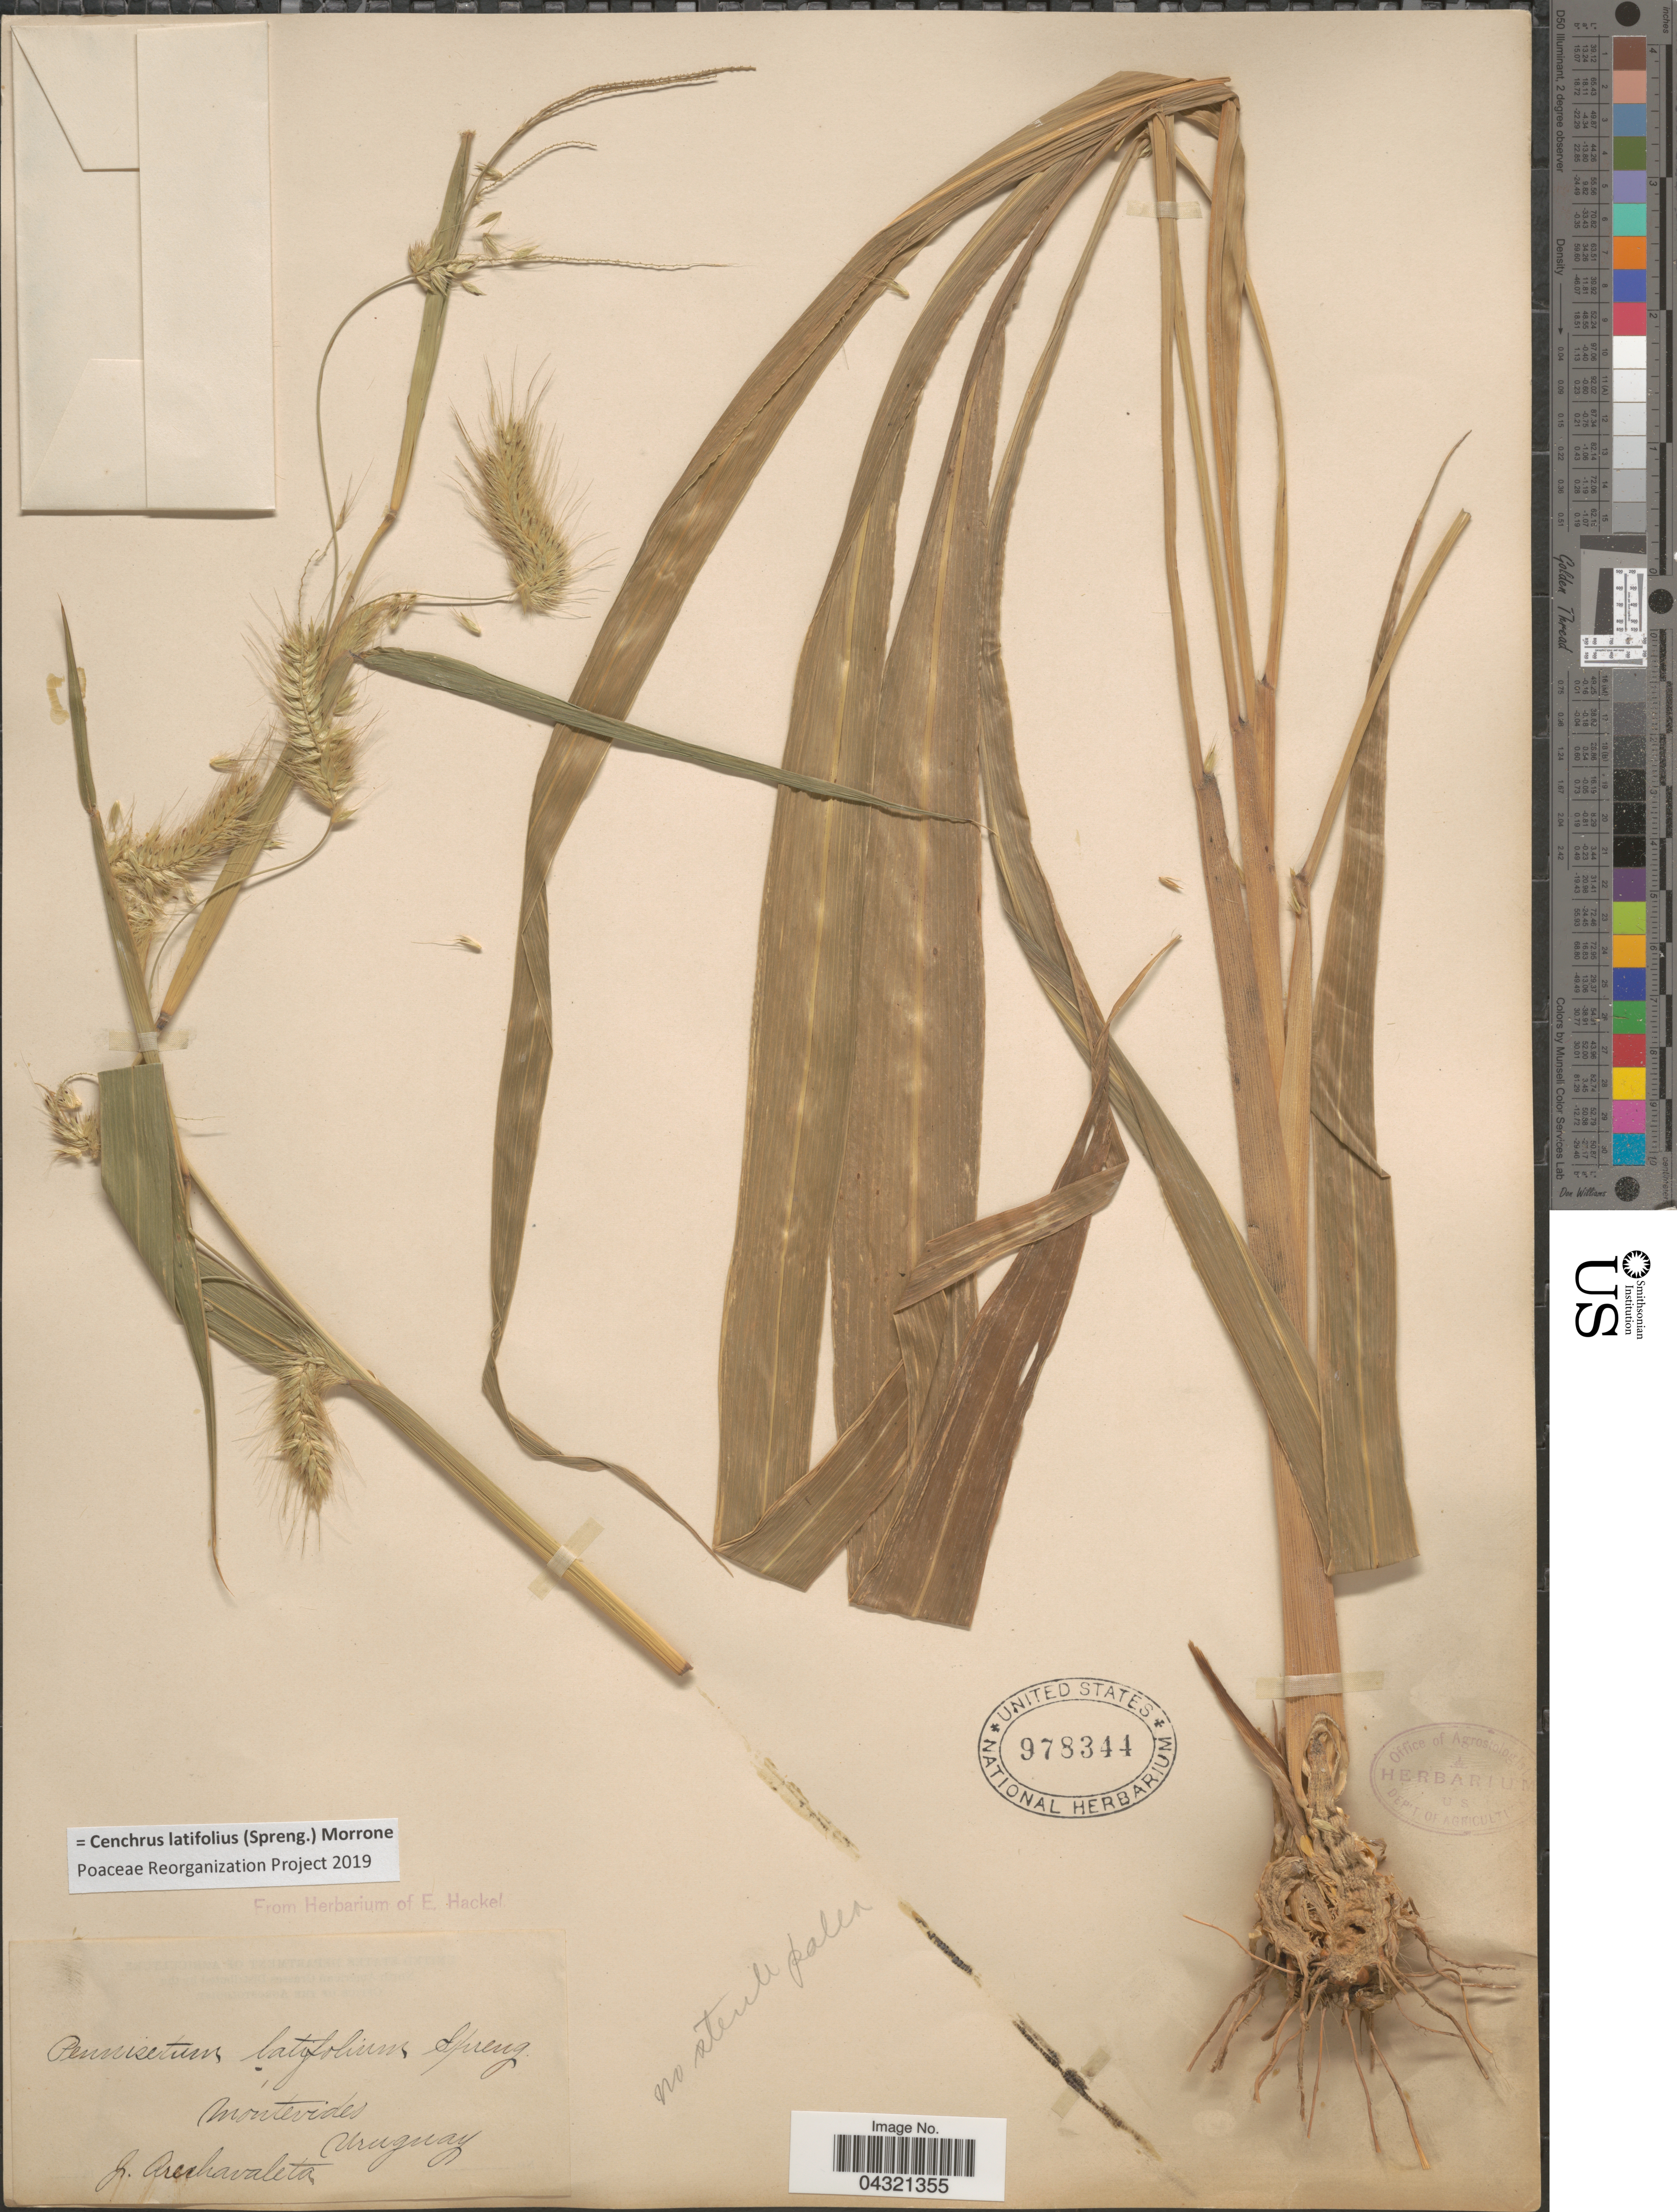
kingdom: Plantae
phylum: Tracheophyta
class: Liliopsida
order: Poales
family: Poaceae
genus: Cenchrus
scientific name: Cenchrus latifolius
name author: (Spreng.) Morrone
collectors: J. Arechavaleta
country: Uruguay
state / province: Montevideo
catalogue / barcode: US 978344